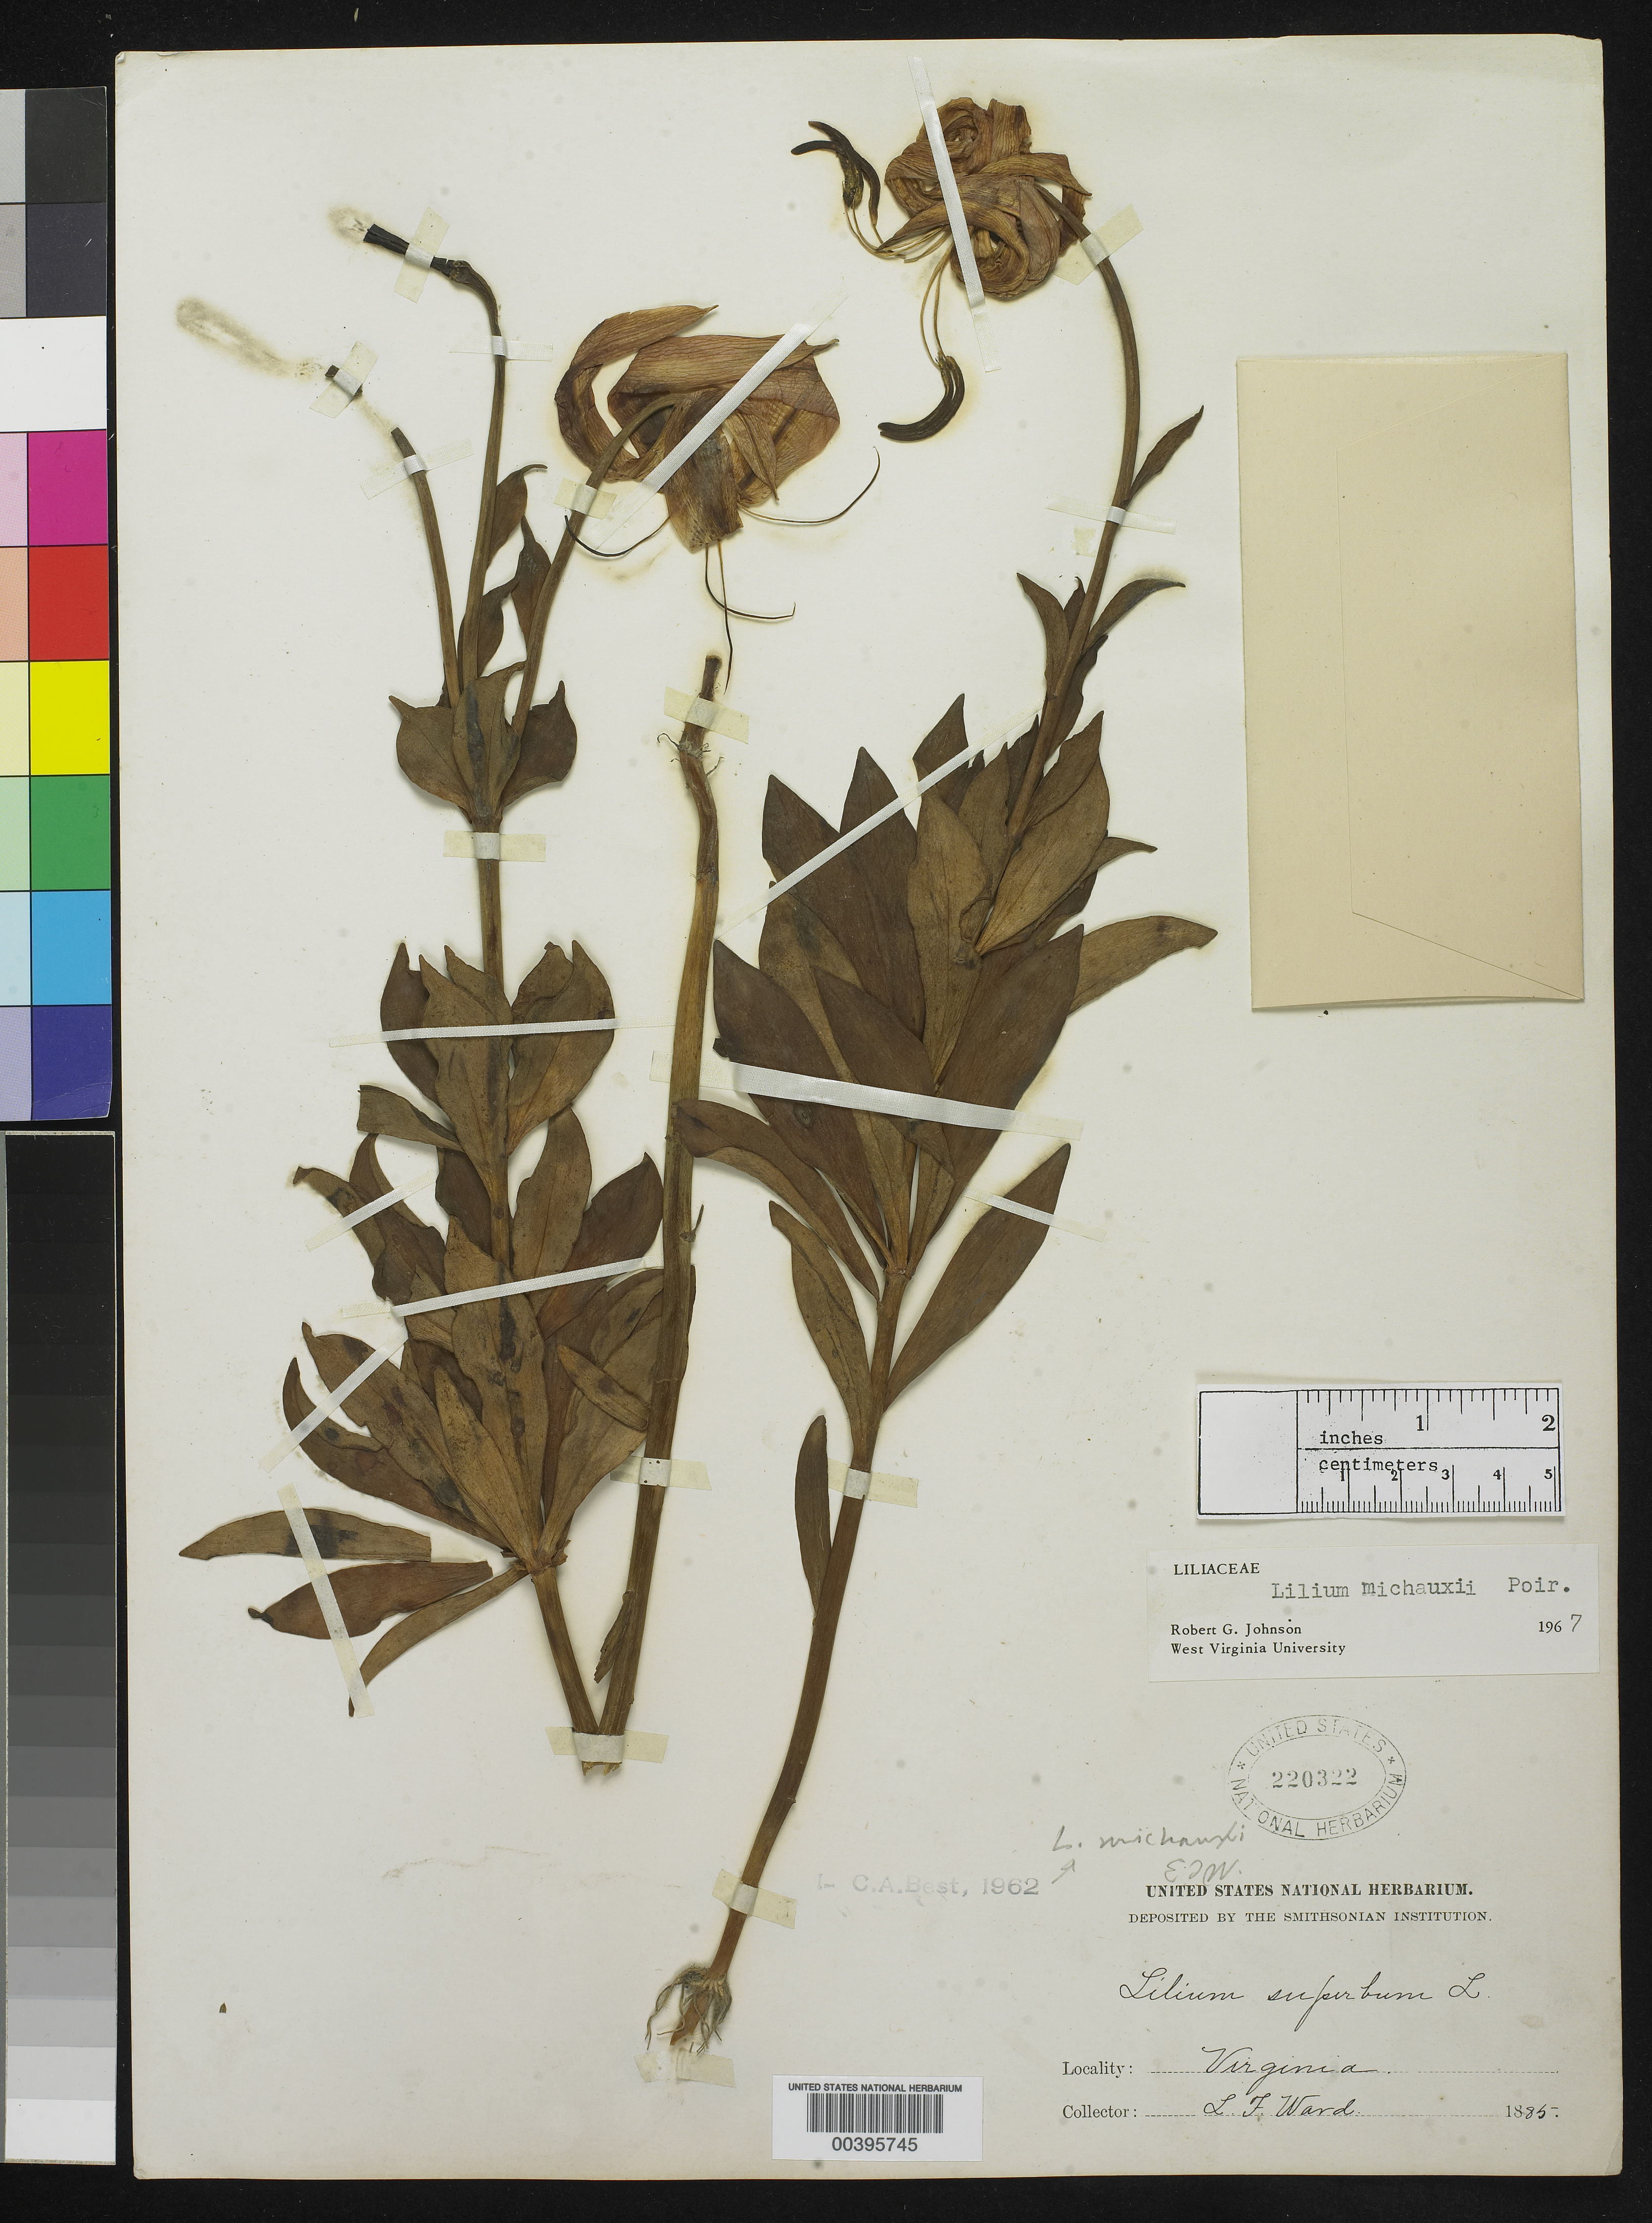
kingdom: Plantae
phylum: Tracheophyta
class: Liliopsida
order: Liliales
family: Liliaceae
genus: Lilium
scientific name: Lilium michauxii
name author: Poir.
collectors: L. F. Ward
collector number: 7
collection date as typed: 1885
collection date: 1885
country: United States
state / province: Virginia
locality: Beyond Bethesda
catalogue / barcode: US 220322